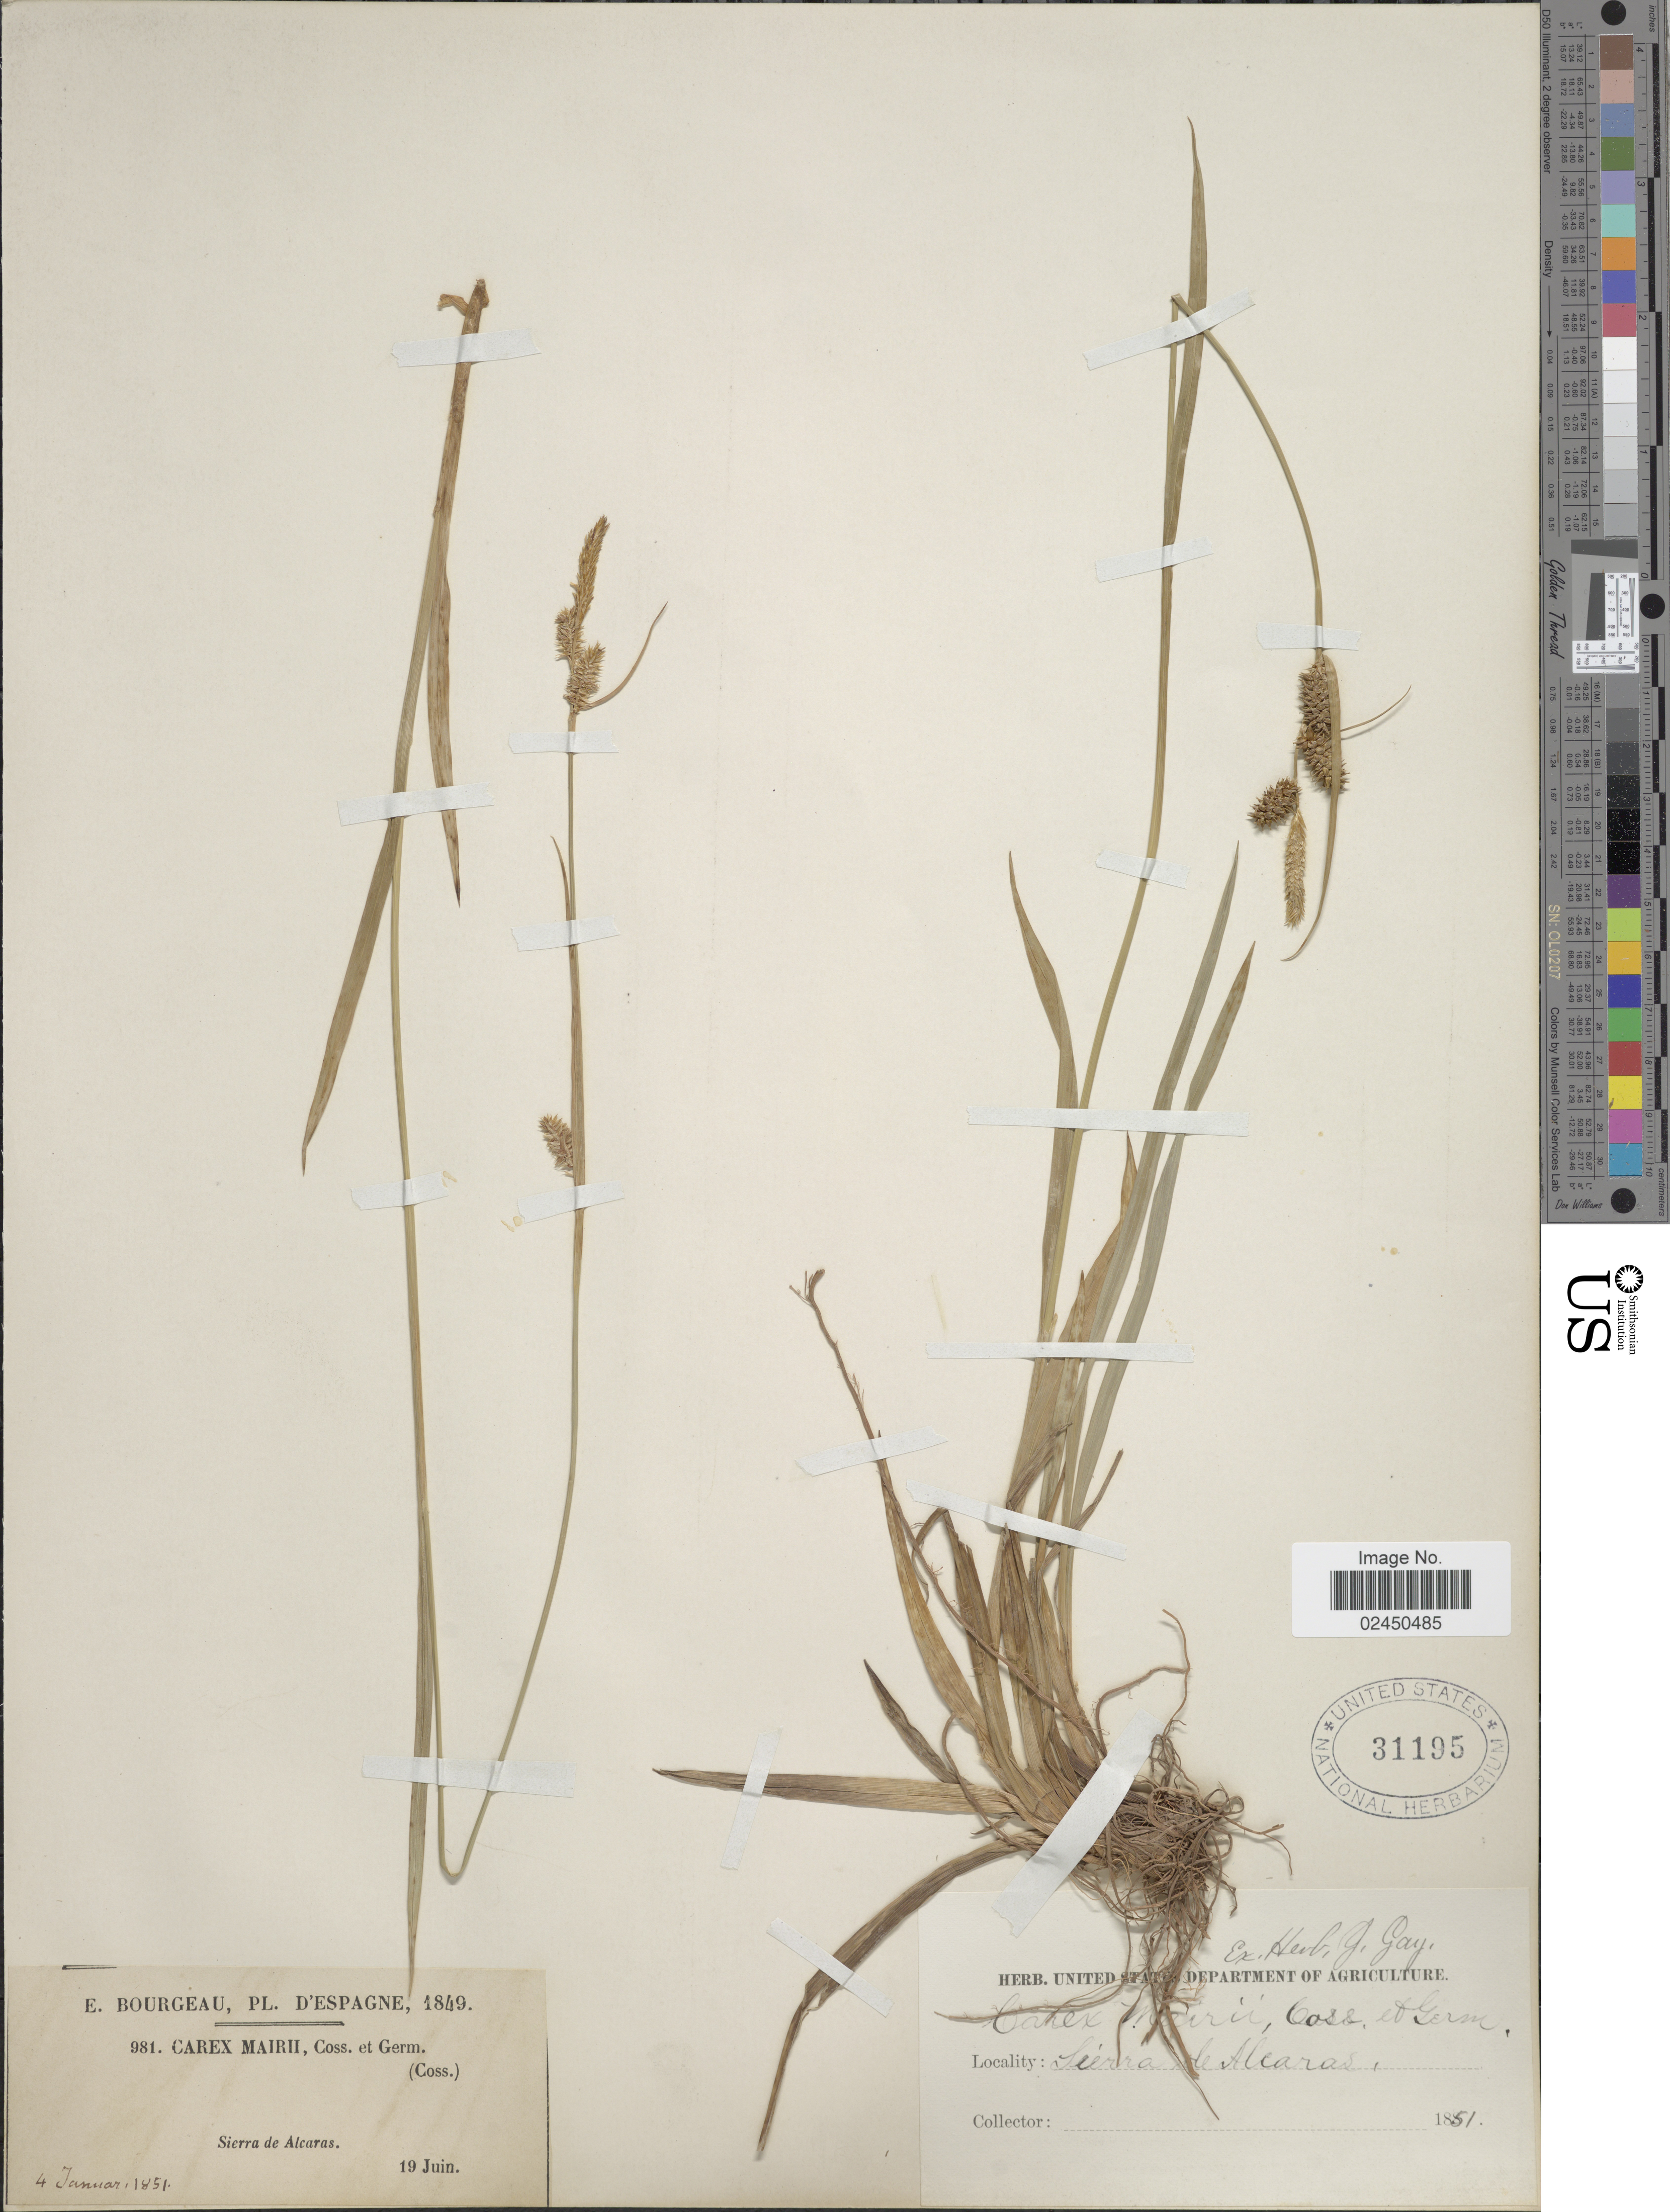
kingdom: Plantae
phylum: Tracheophyta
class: Liliopsida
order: Poales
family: Cyperaceae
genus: Carex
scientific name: Carex mairei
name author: Coss. & Germ.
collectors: E. Bourgeau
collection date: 1851-01-04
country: Spain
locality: D'Espagne. Sierra de Alcaras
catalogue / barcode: US 31195